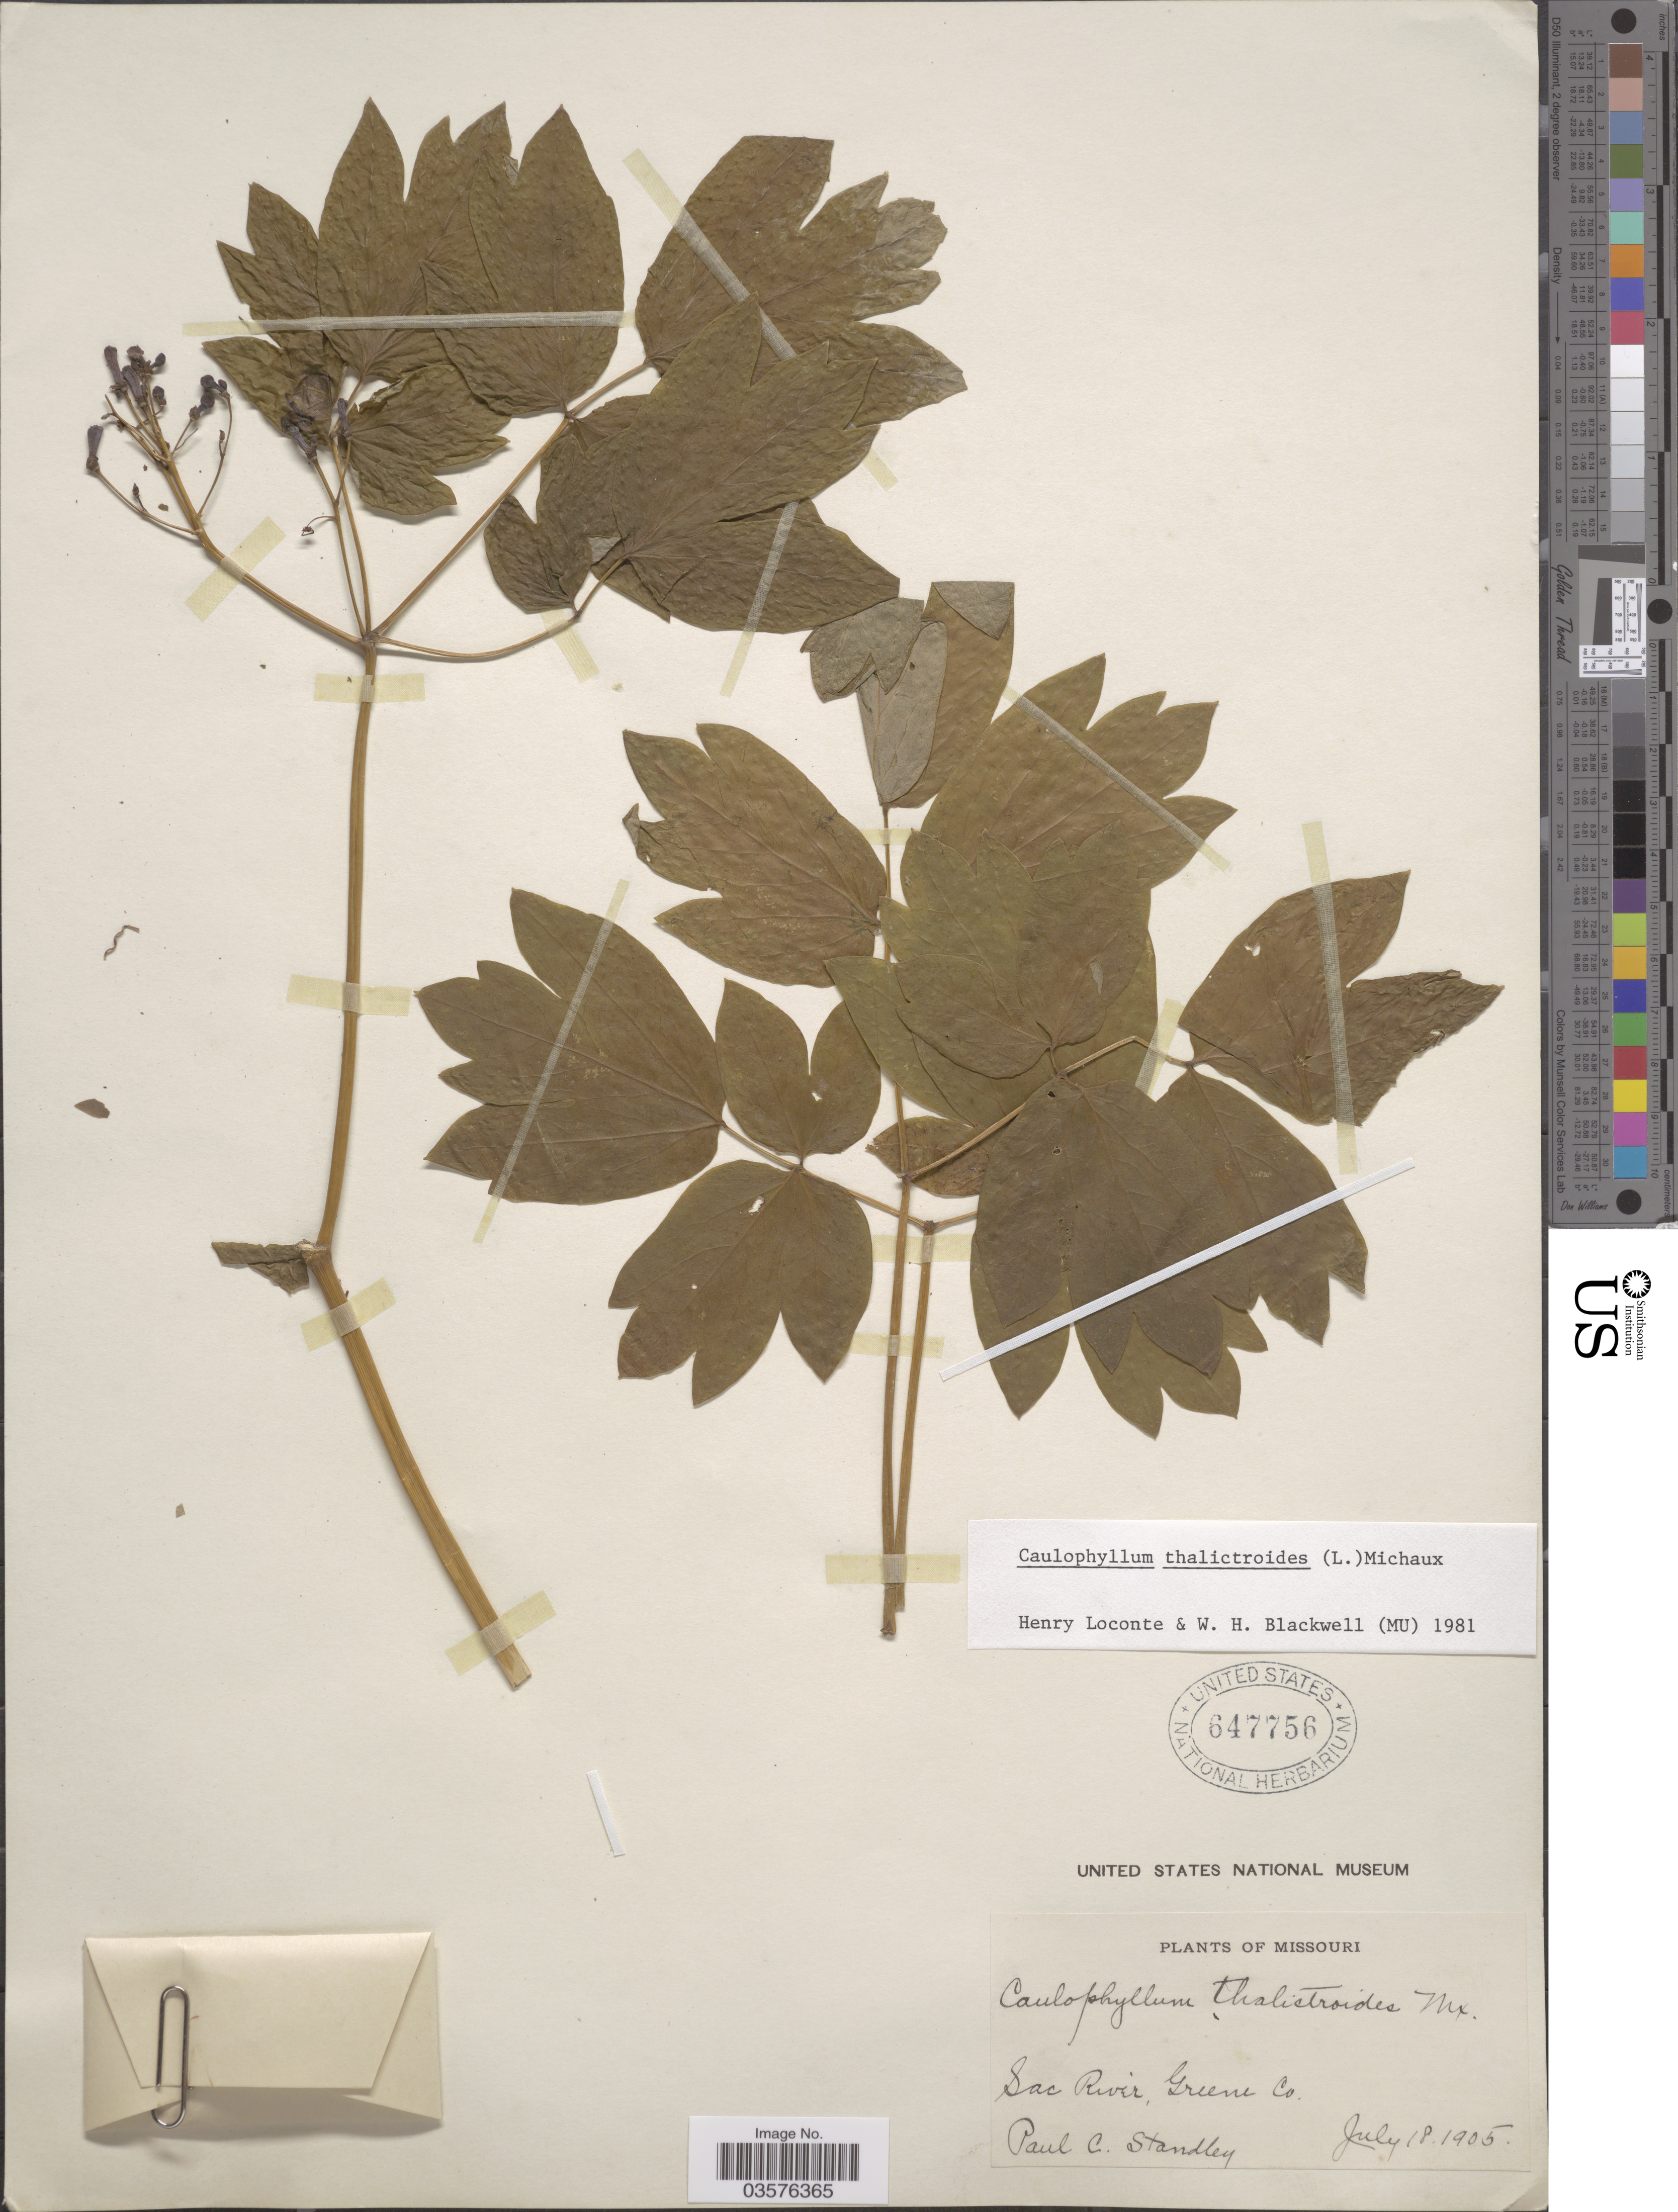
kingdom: Plantae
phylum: Tracheophyta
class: Magnoliopsida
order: Ranunculales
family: Berberidaceae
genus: Caulophyllum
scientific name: Caulophyllum thalictroides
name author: (L.) Michx.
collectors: P. C. Standley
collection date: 1905-07-18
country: United States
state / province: Missouri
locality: Sac River, Greene Co.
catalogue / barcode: US 647756